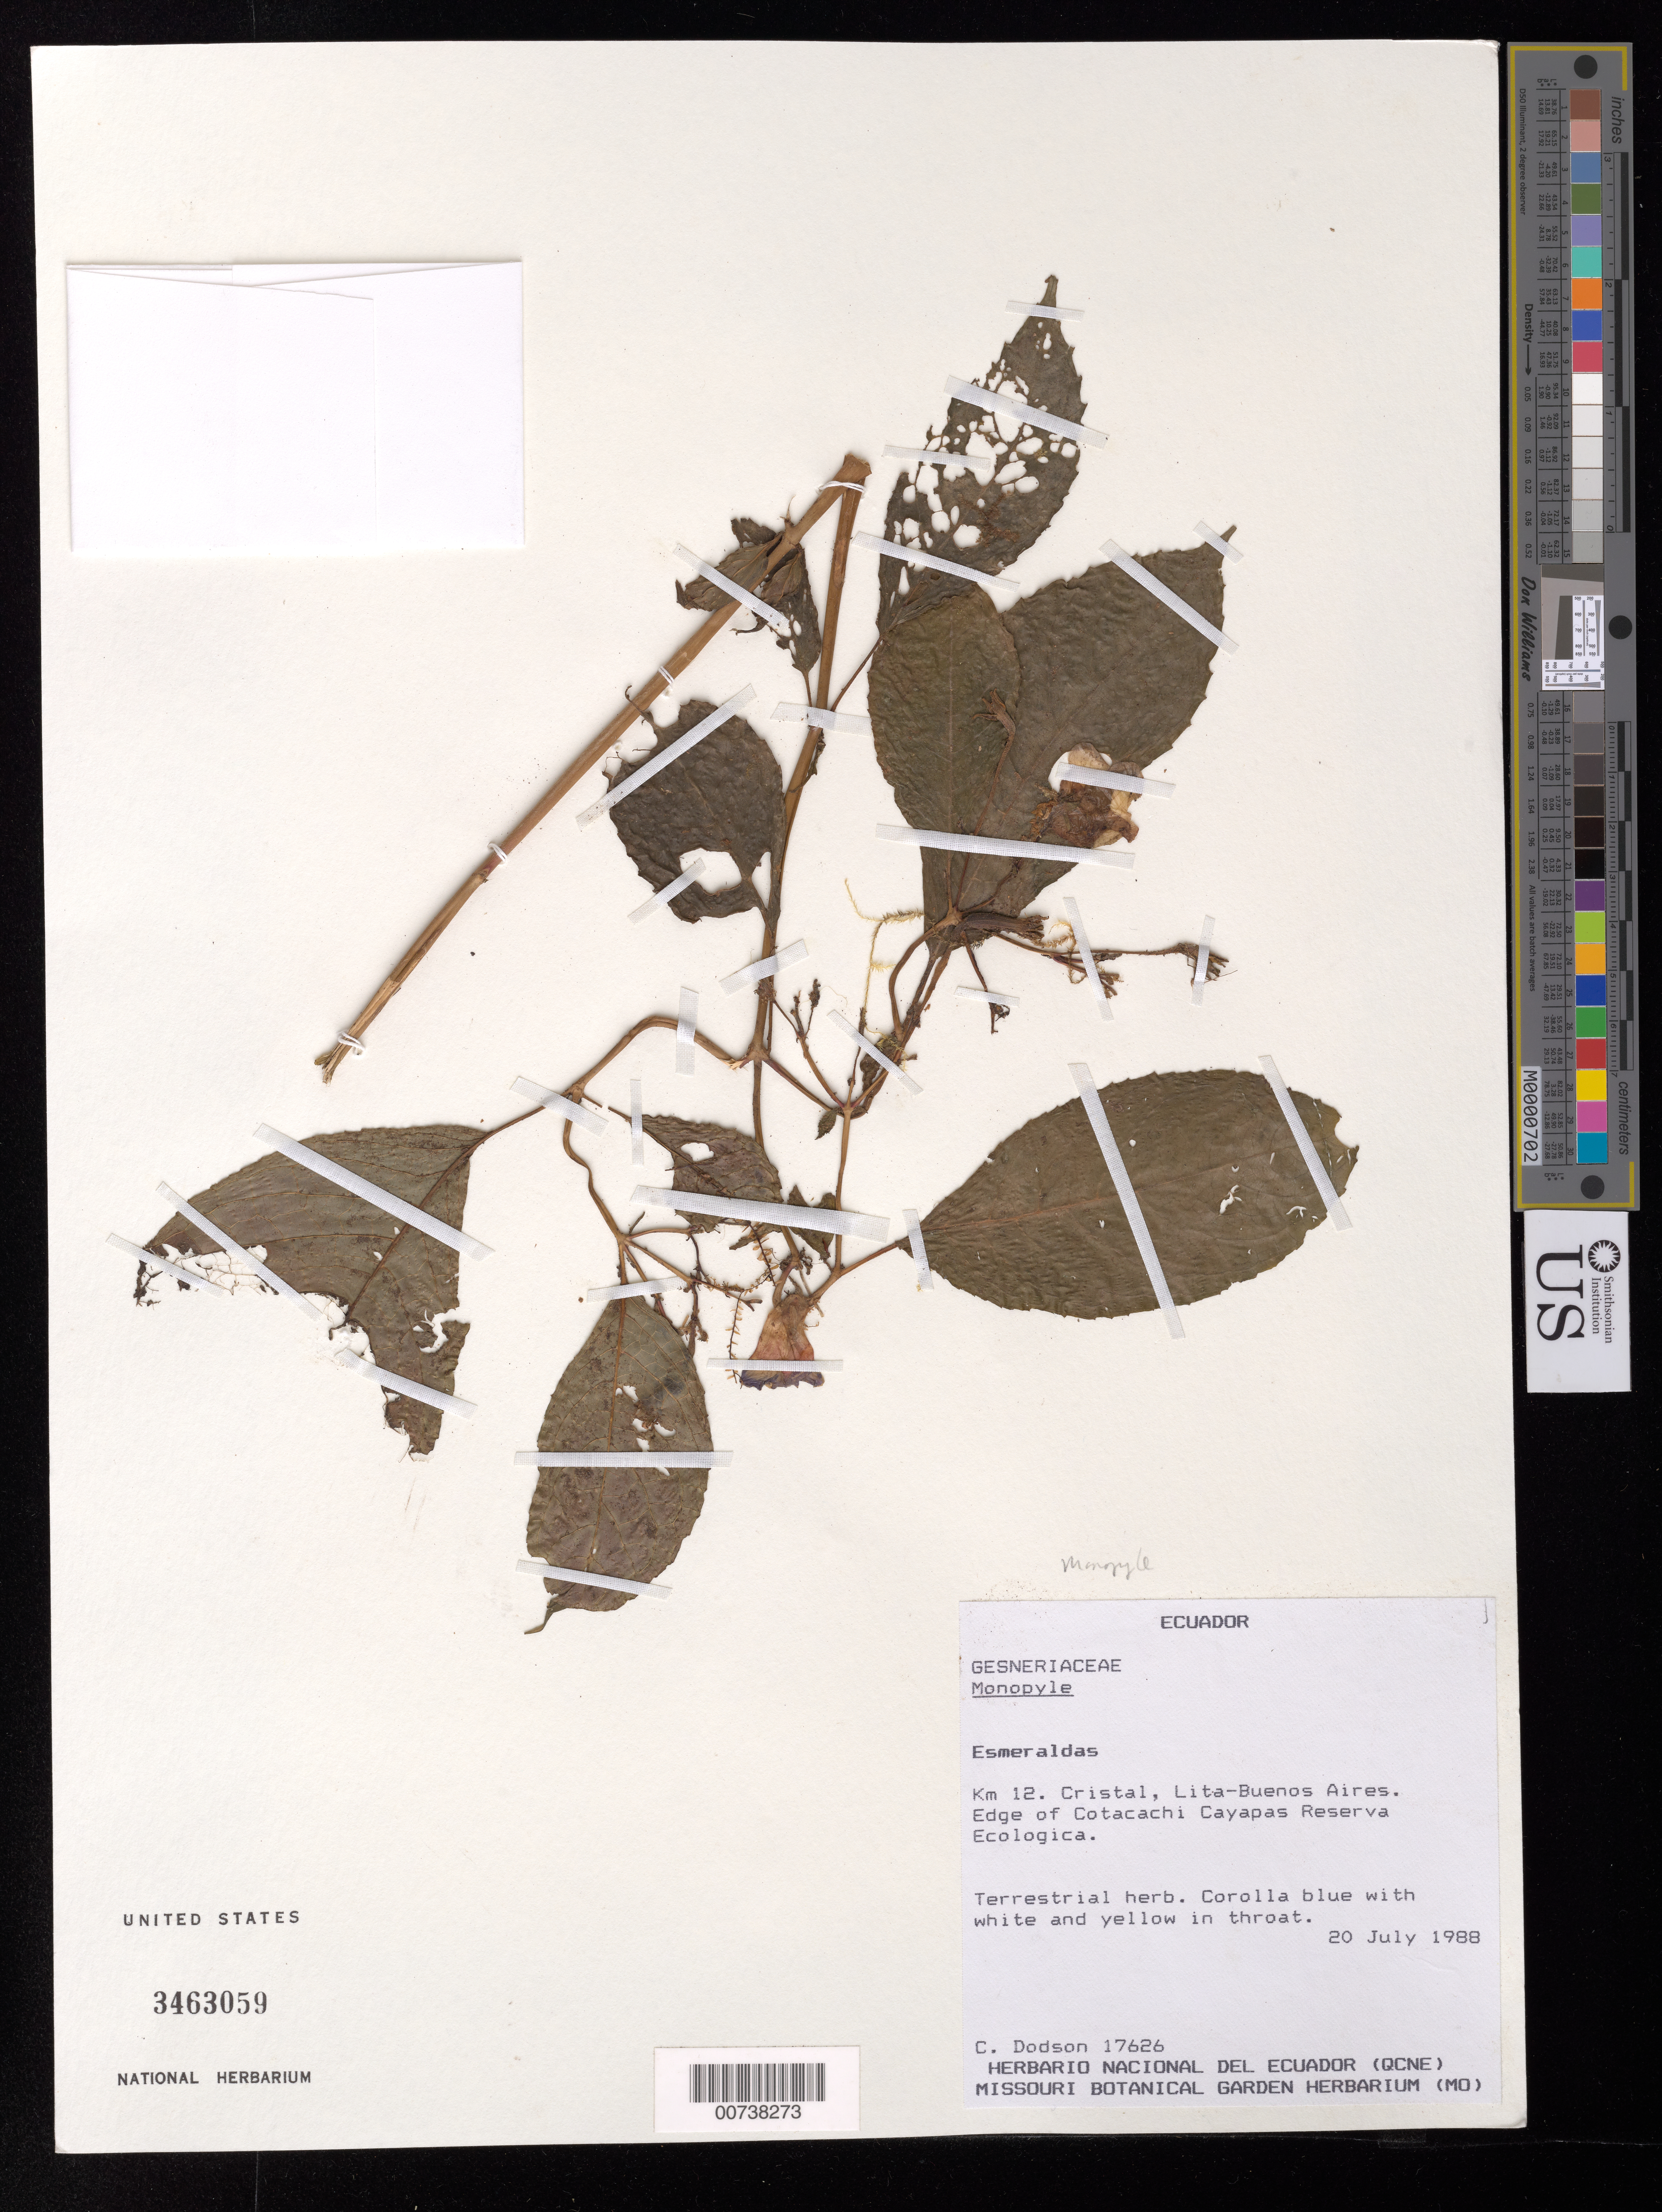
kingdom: Plantae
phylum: Tracheophyta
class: Magnoliopsida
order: Lamiales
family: Gesneriaceae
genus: Monopyle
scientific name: Monopyle chocoensis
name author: Keene & J.L. Clark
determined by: Clark, J. L., (SEL), The Marie Selby Botanical Garden (UNITED STATES)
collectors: C. H. Dodson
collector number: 17626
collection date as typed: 20 Jul 1988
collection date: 1988-07-20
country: Ecuador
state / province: Esmeraldas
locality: Km. 12. Cristal, Lita-Buenos Aires. Edge of Cotocachi Cayapas Reserva Ecologica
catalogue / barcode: US 3463059